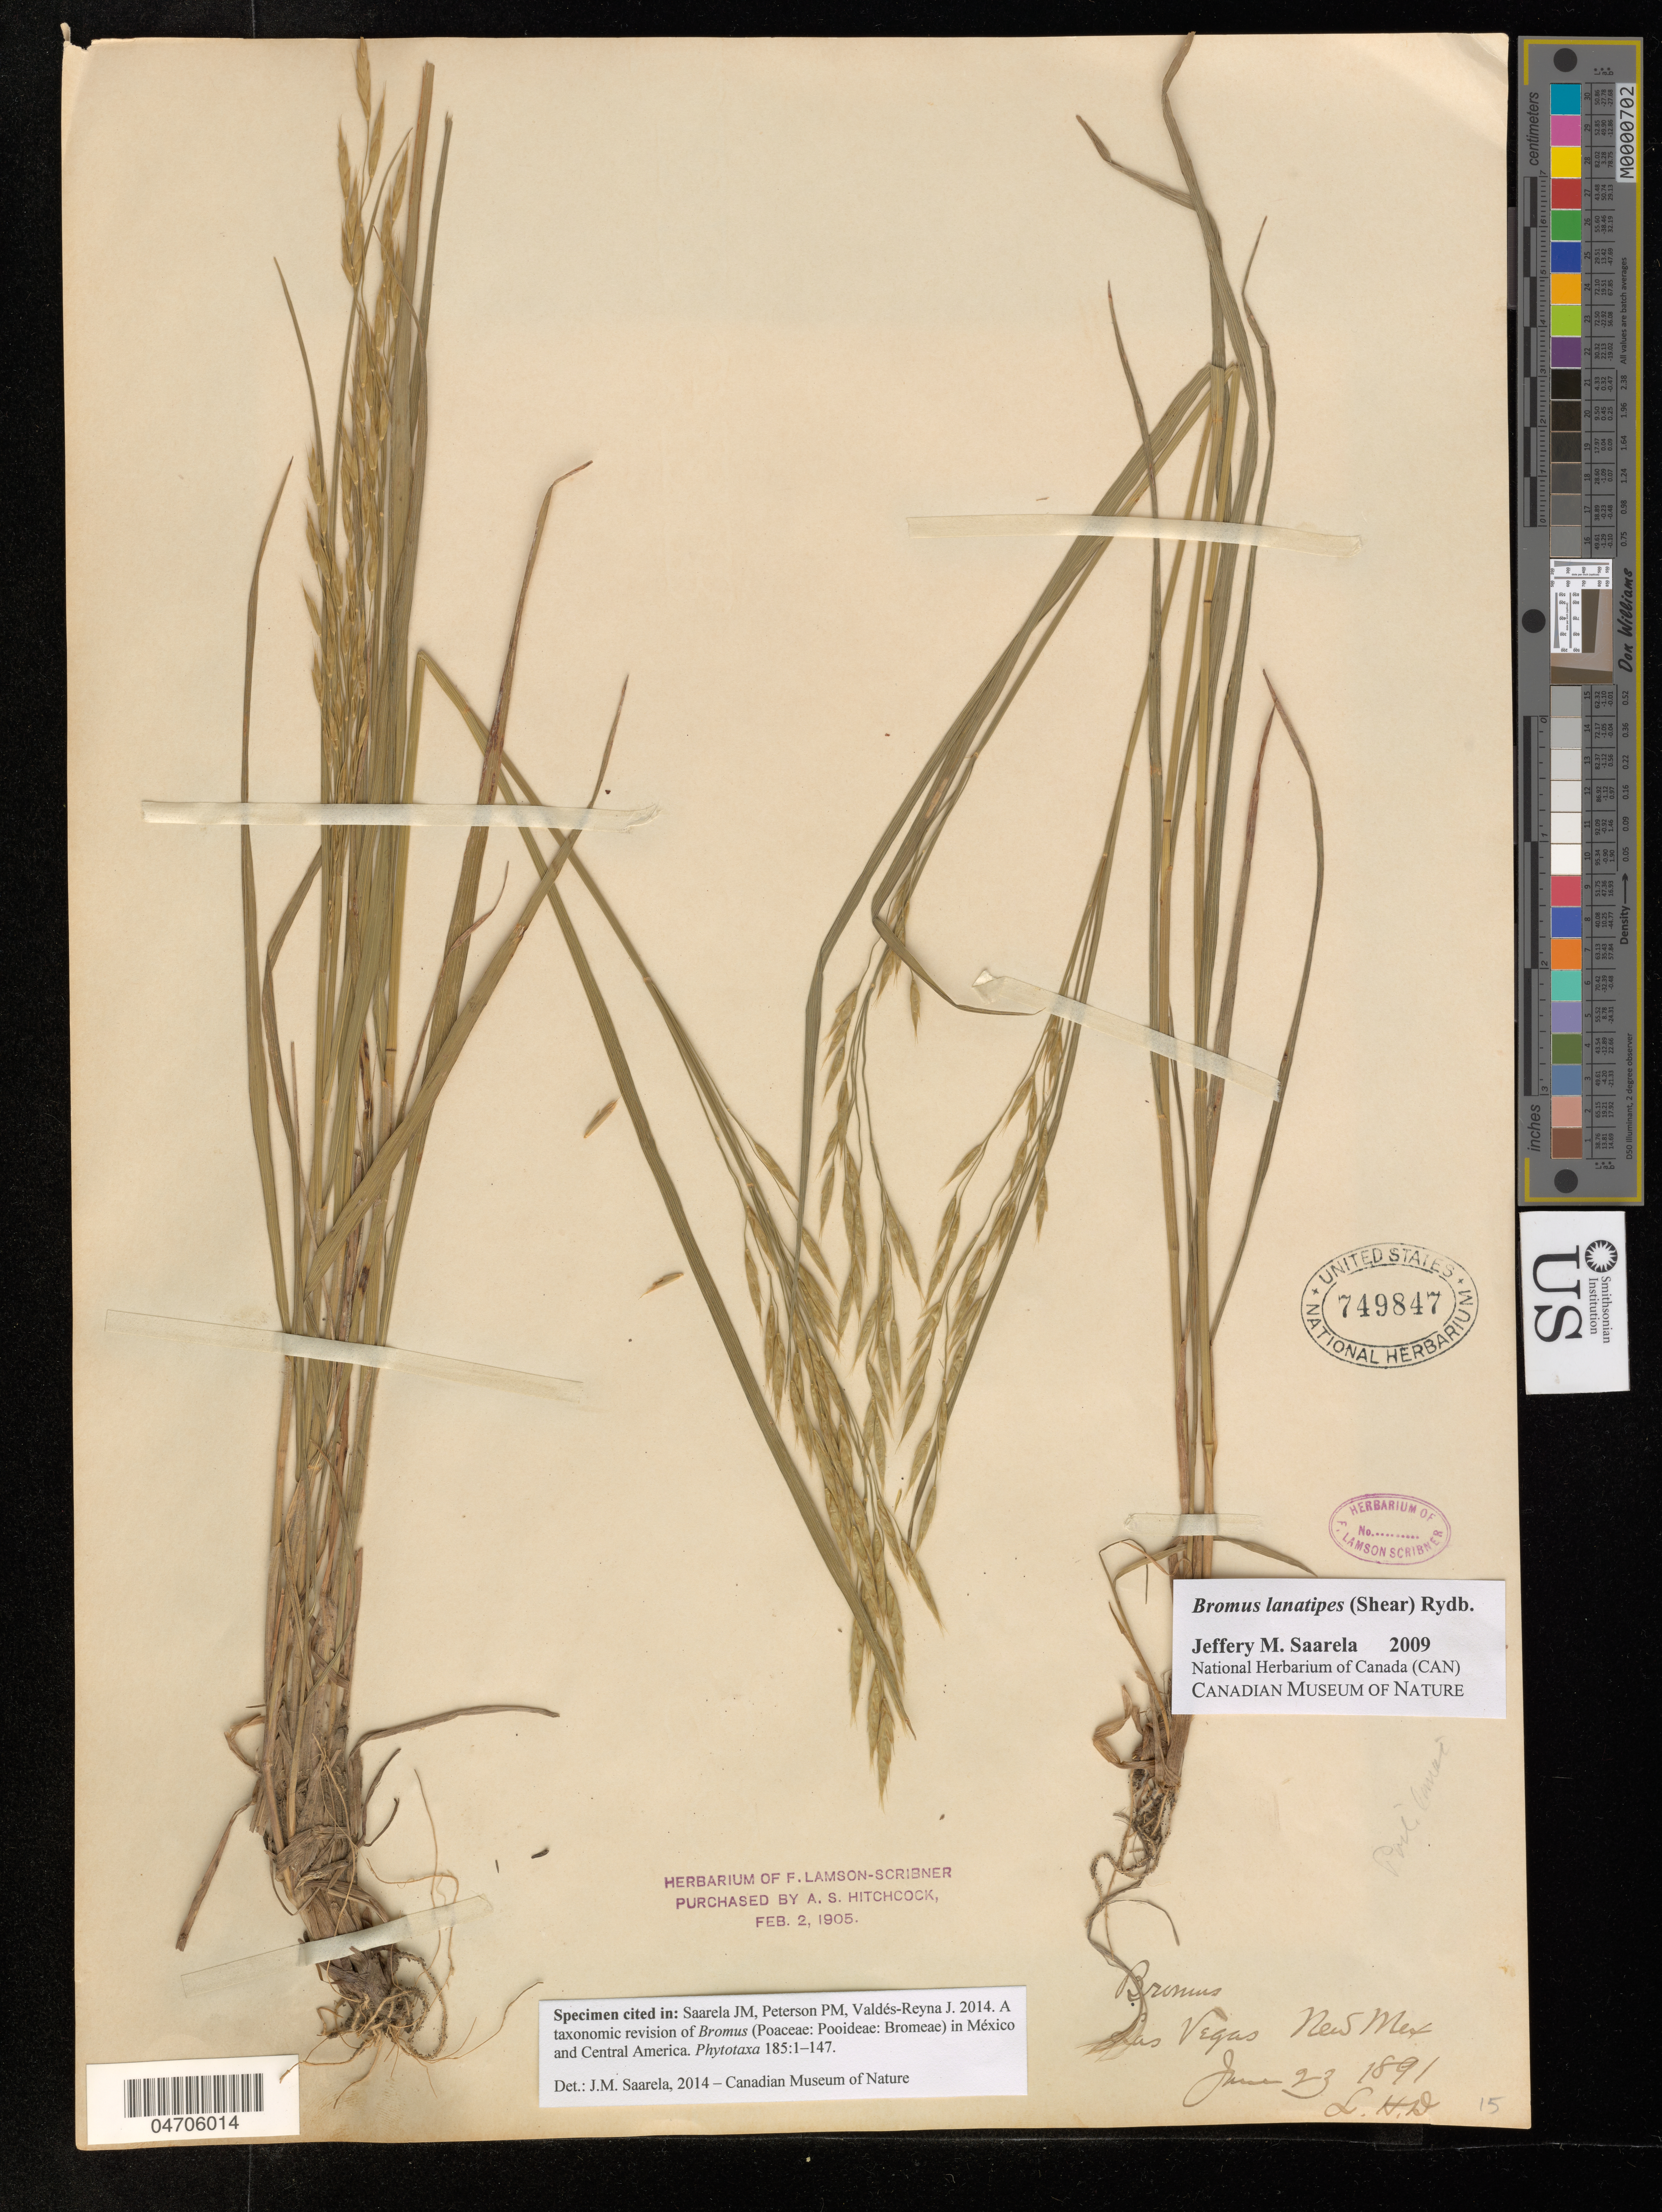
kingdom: Plantae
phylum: Tracheophyta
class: Liliopsida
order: Poales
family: Poaceae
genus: Bromus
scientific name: Bromus lanatipes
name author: (Shear) Rydb.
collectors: L. H. D.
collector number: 15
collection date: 1891-06-23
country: United States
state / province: New Mexico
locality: Las Vegas.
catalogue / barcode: US 749847